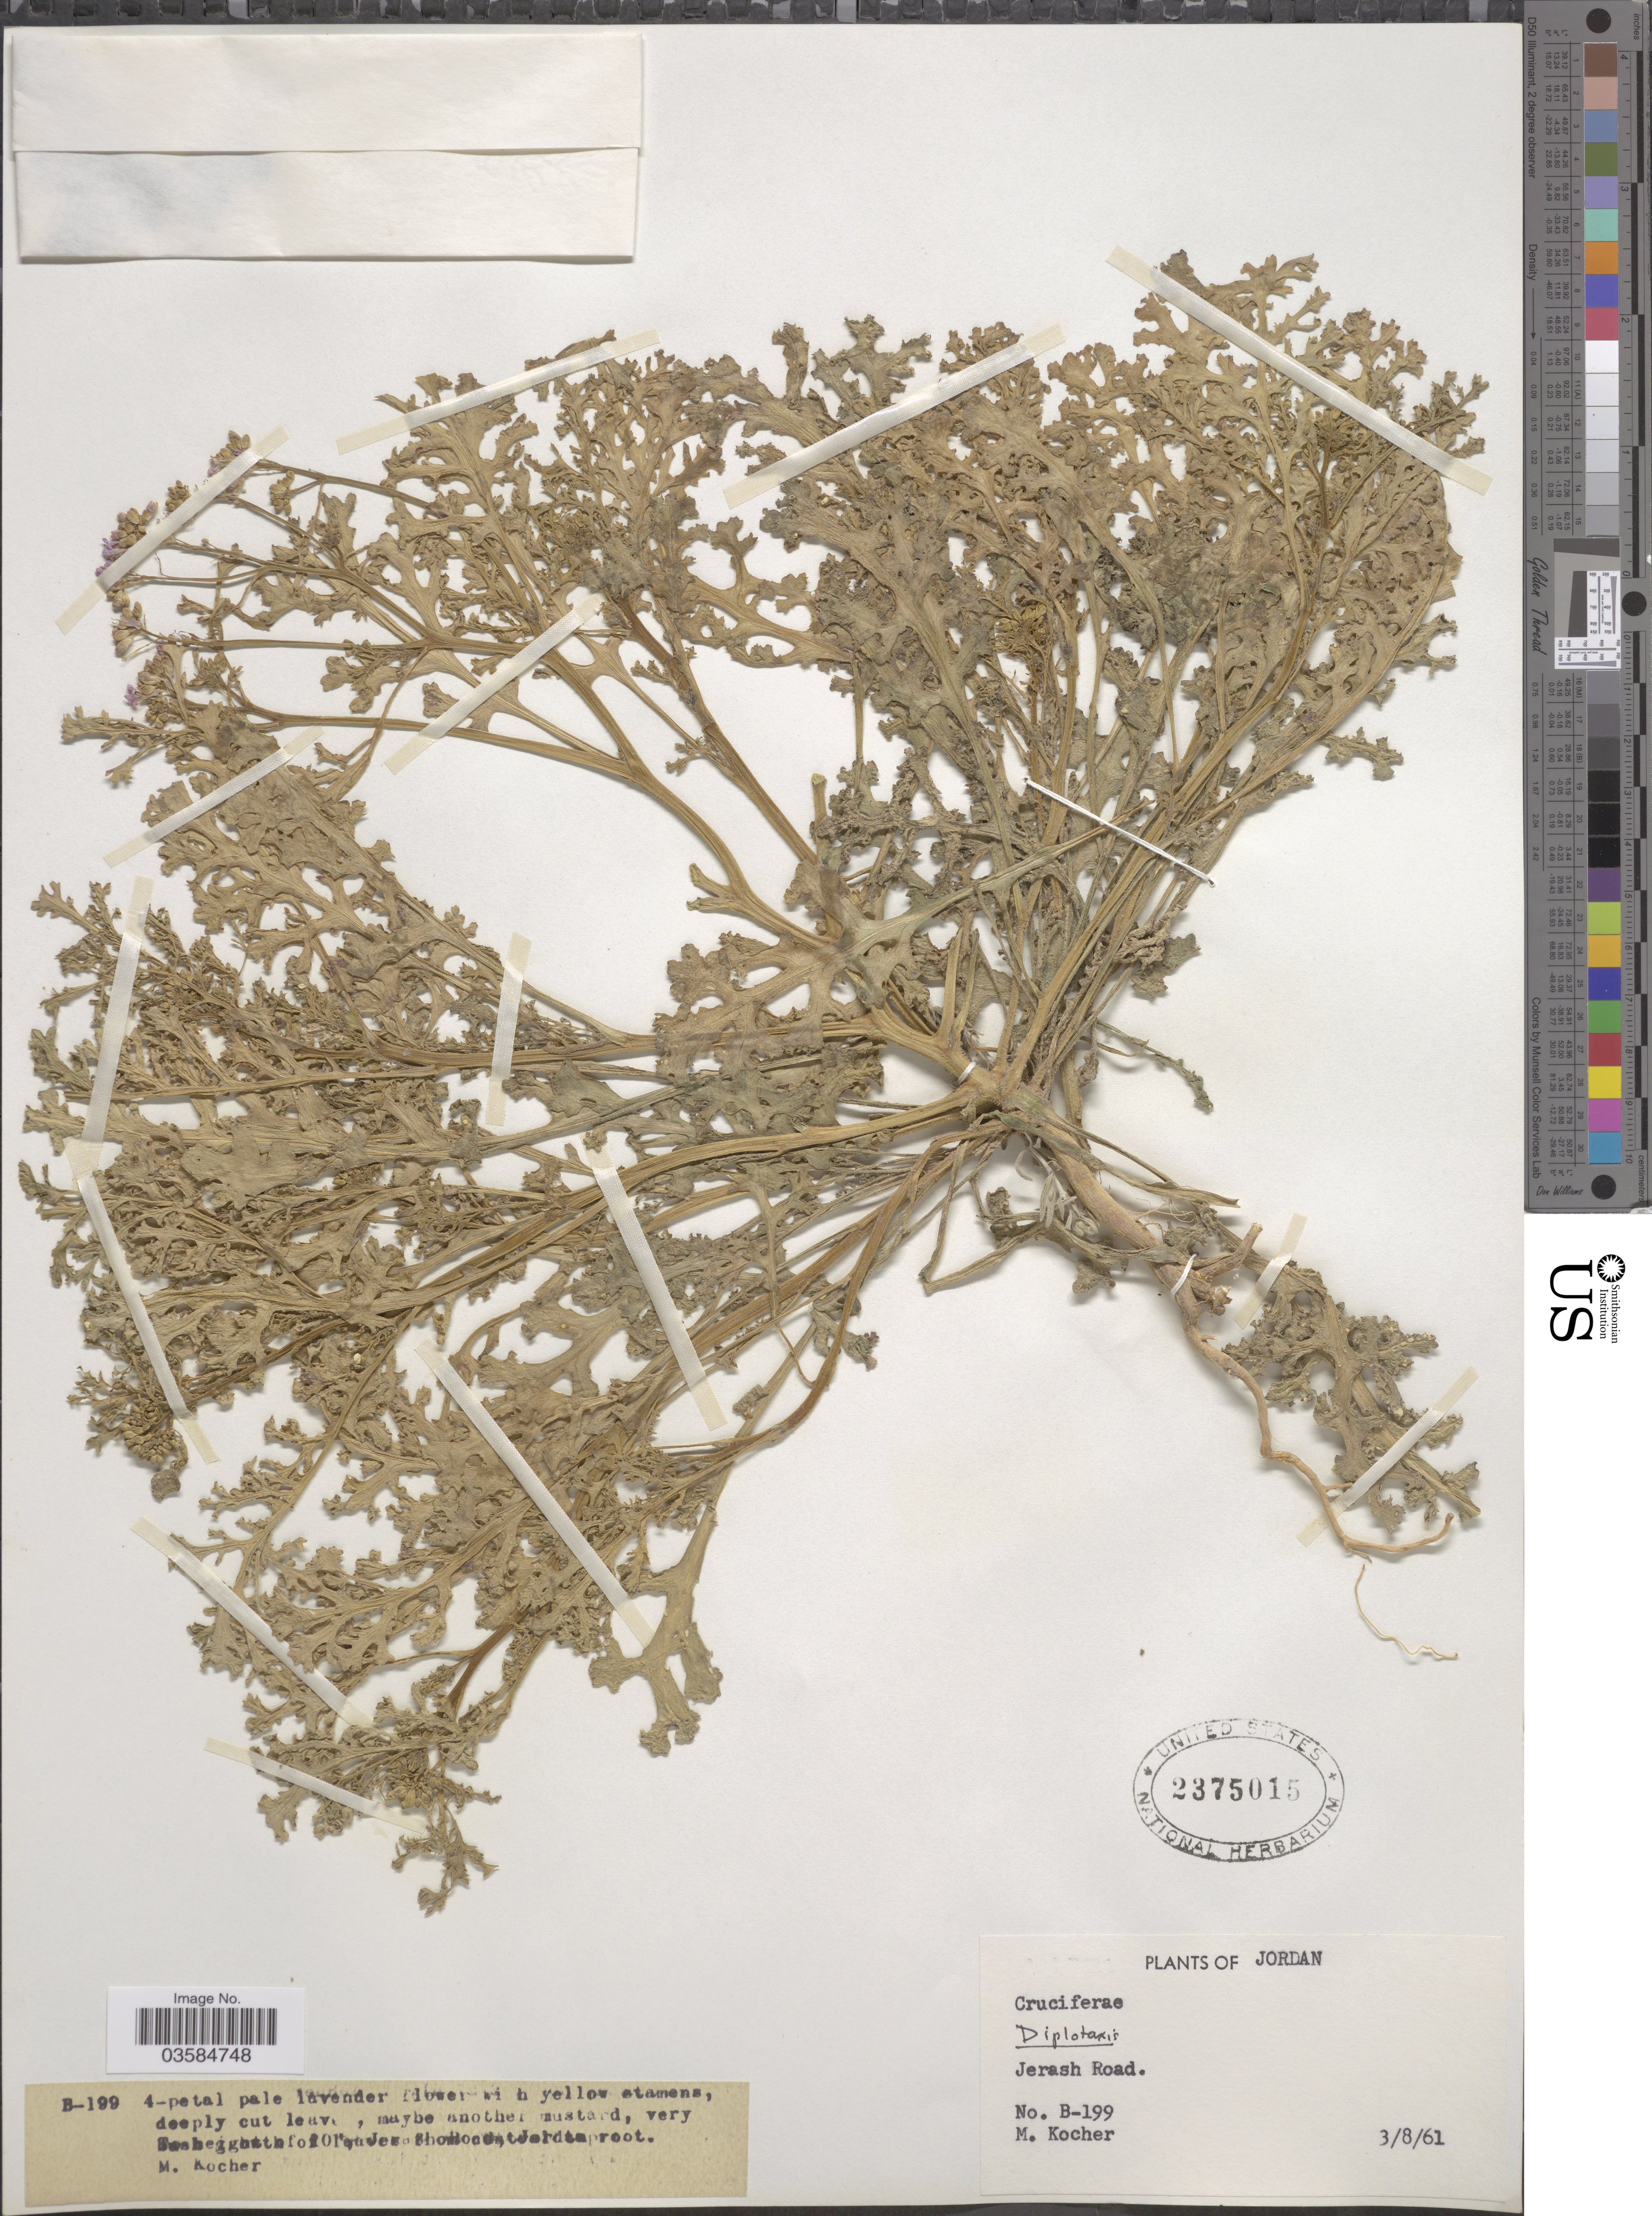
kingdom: Plantae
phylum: Tracheophyta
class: Magnoliopsida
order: Brassicales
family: Brassicaceae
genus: Diplotaxis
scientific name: Diplotaxis sp.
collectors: M. Kocher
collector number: B-199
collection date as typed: Transcribed d/m/y: 3/8/61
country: Jordan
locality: Jerash Road.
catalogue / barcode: US 2375015